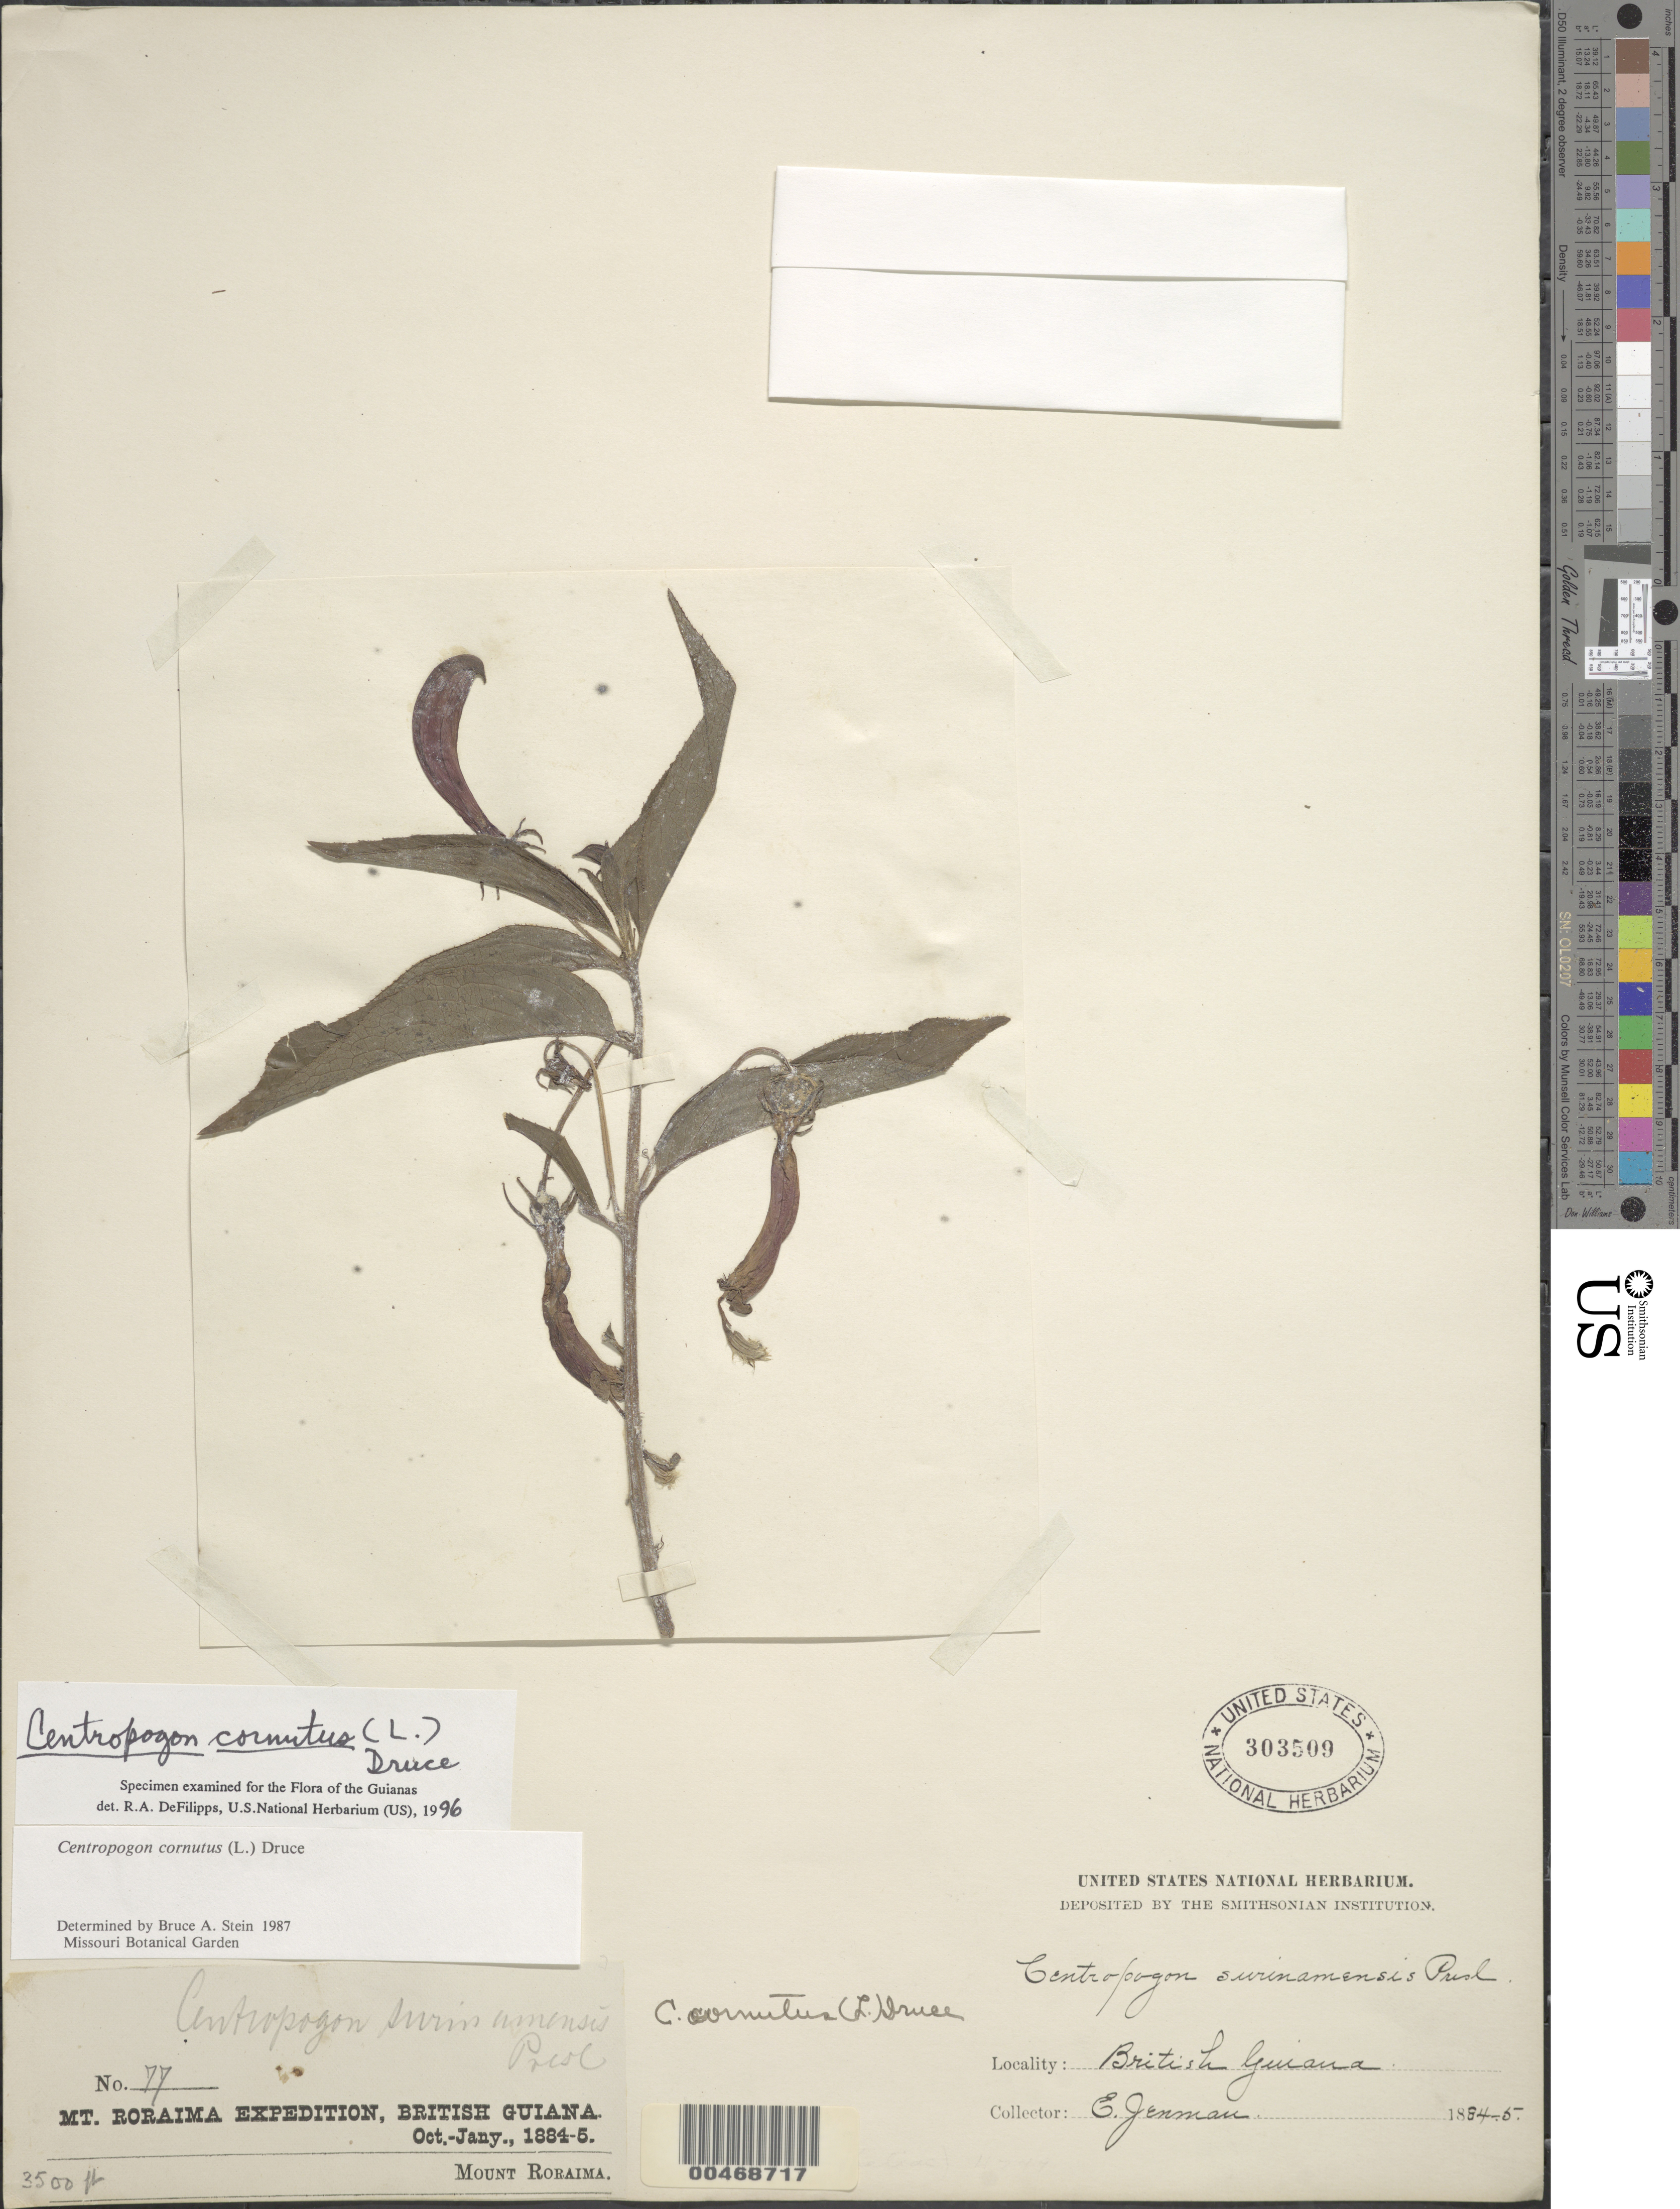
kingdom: Plantae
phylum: Tracheophyta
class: Magnoliopsida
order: Asterales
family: Campanulaceae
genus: Centropogon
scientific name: Centropogon cornutus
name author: (L.) Druce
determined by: DeFilipps, R. A.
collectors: G. S. Jenman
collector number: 77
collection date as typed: October 1884 to January 1885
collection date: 1884-10/1885-01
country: Guyana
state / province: Cuyuni-Mazaruni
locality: Mt. Roraima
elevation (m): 1067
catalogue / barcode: US 303509